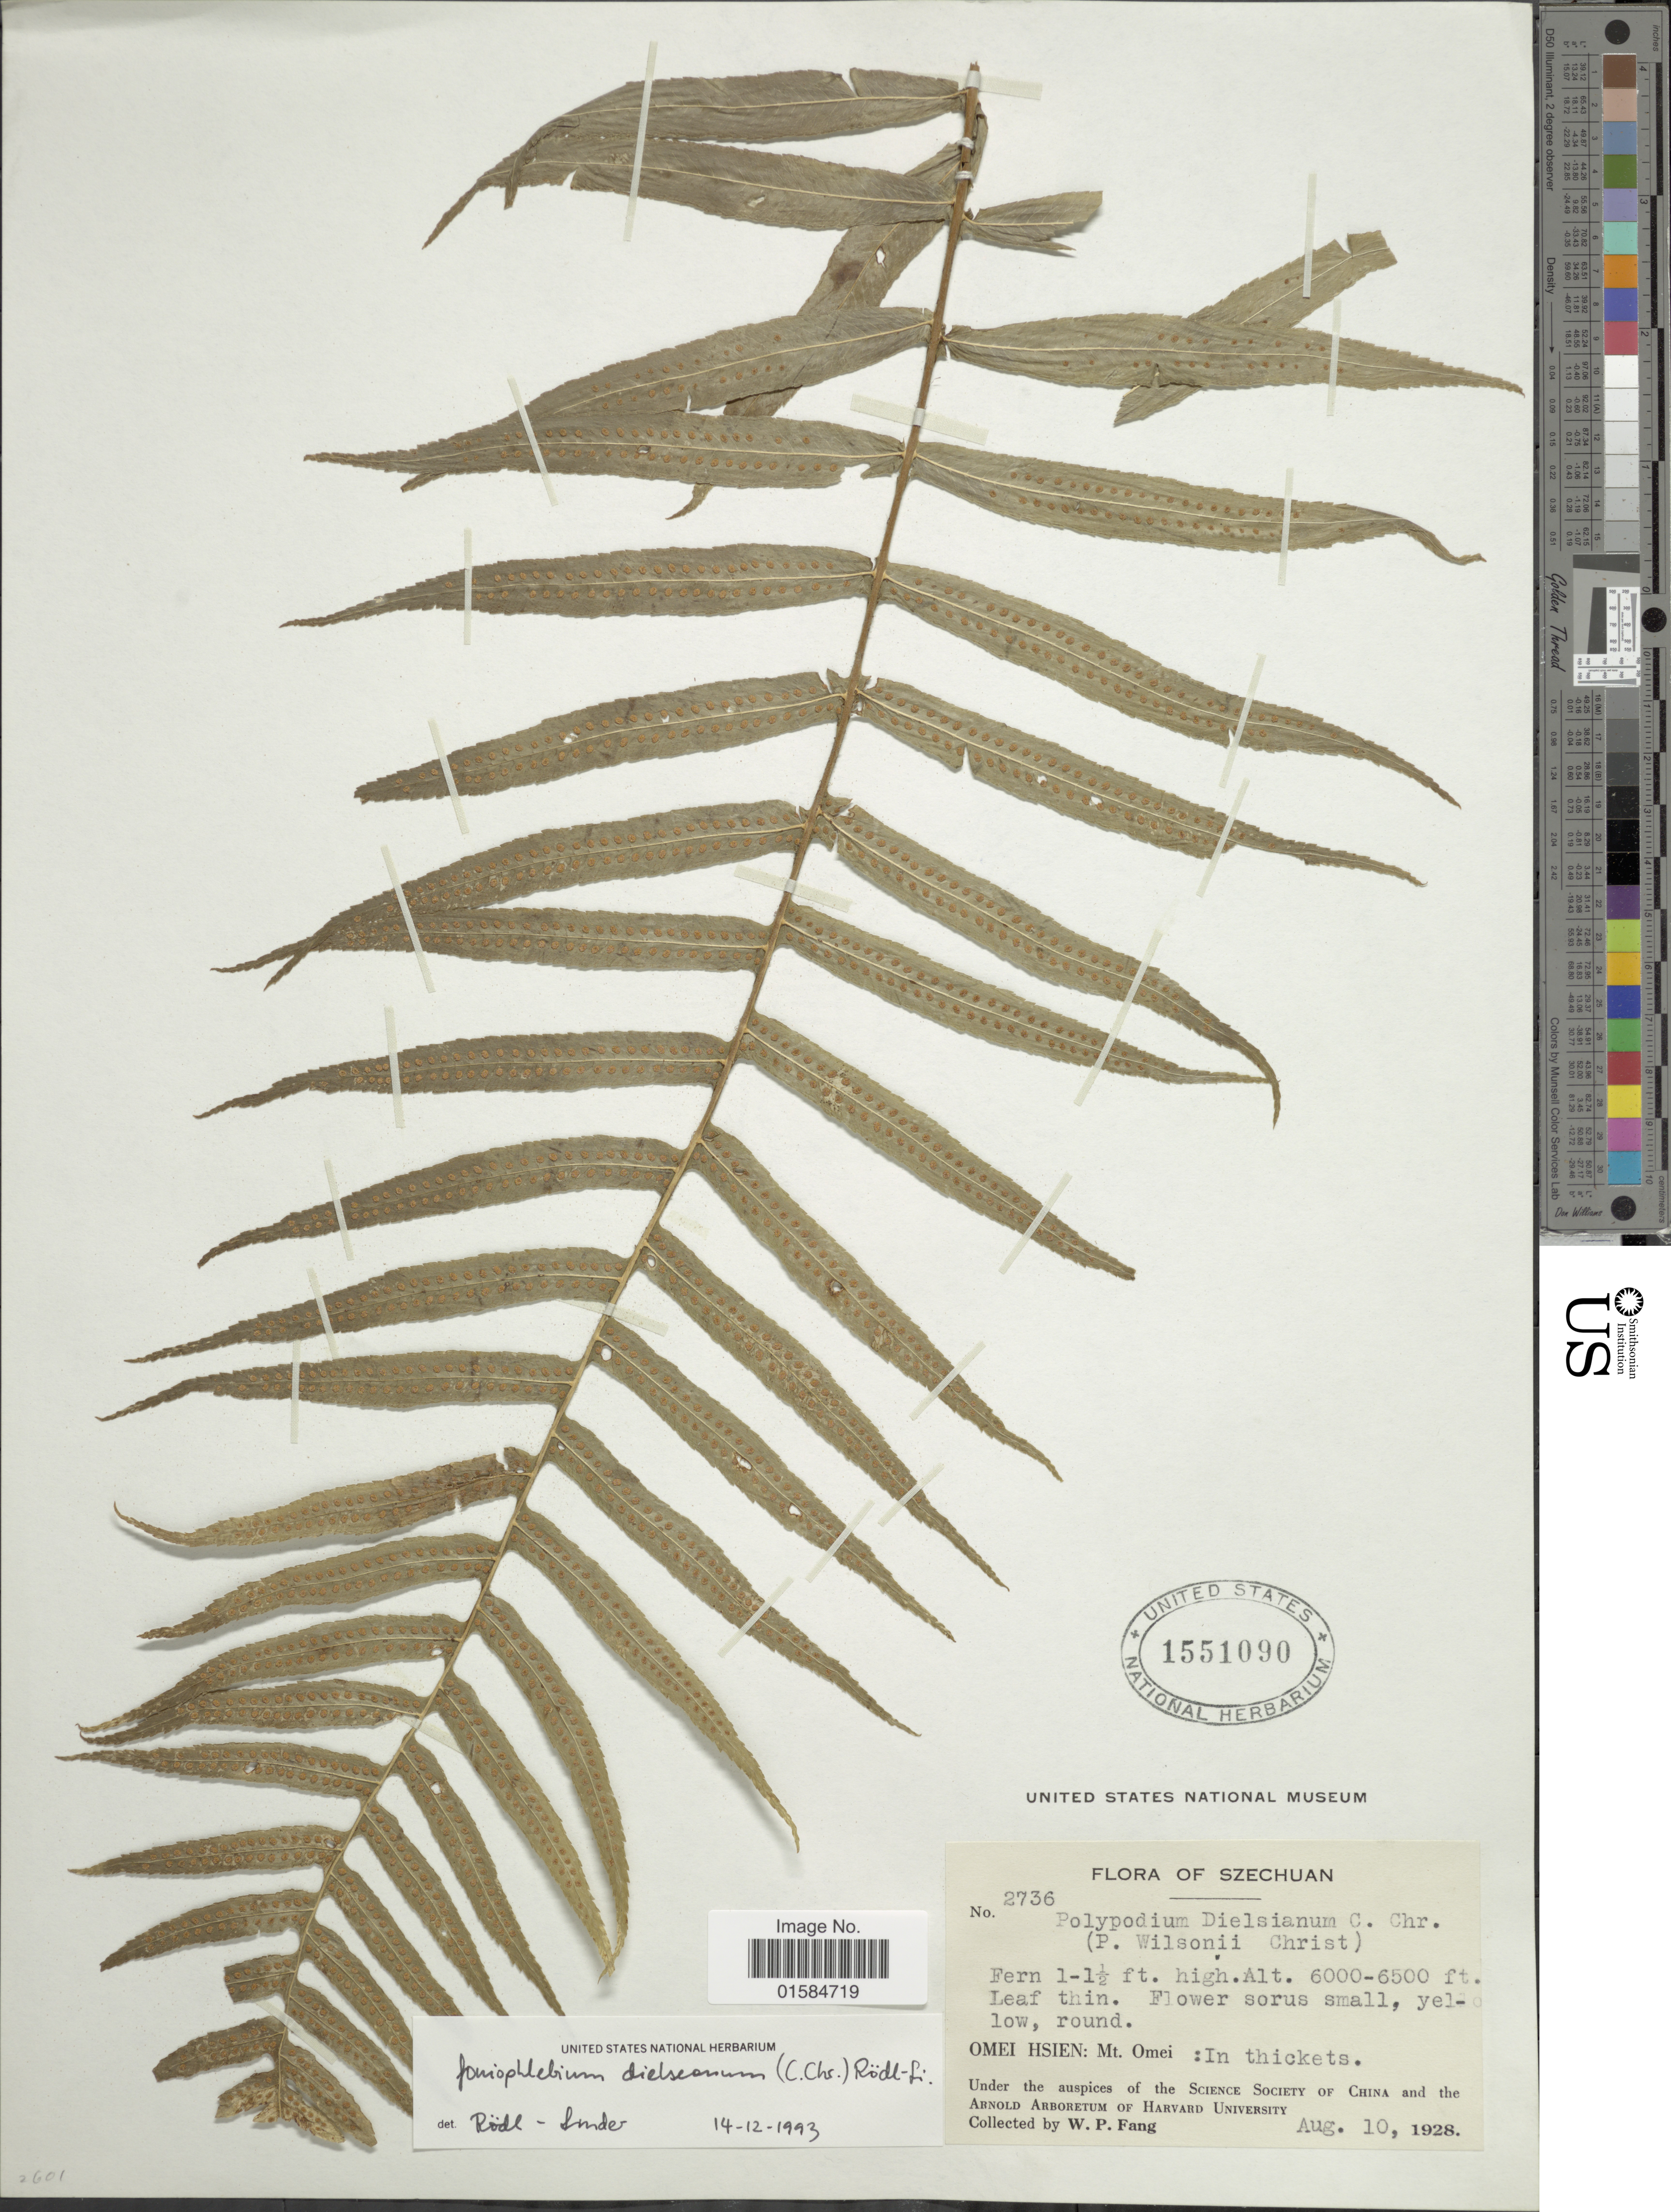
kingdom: Plantae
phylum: Tracheophyta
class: Polypodiopsida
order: Polypodiales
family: Polypodiaceae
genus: Goniophlebium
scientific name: Goniophlebium dielsianum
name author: (C. Chr.) Rödl-Linder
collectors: W. P. Fang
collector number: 2736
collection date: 1928-08-10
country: China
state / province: Sichuan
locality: Szechuan, Omei Hsien: Mt Omei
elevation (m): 1829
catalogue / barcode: US 1551090